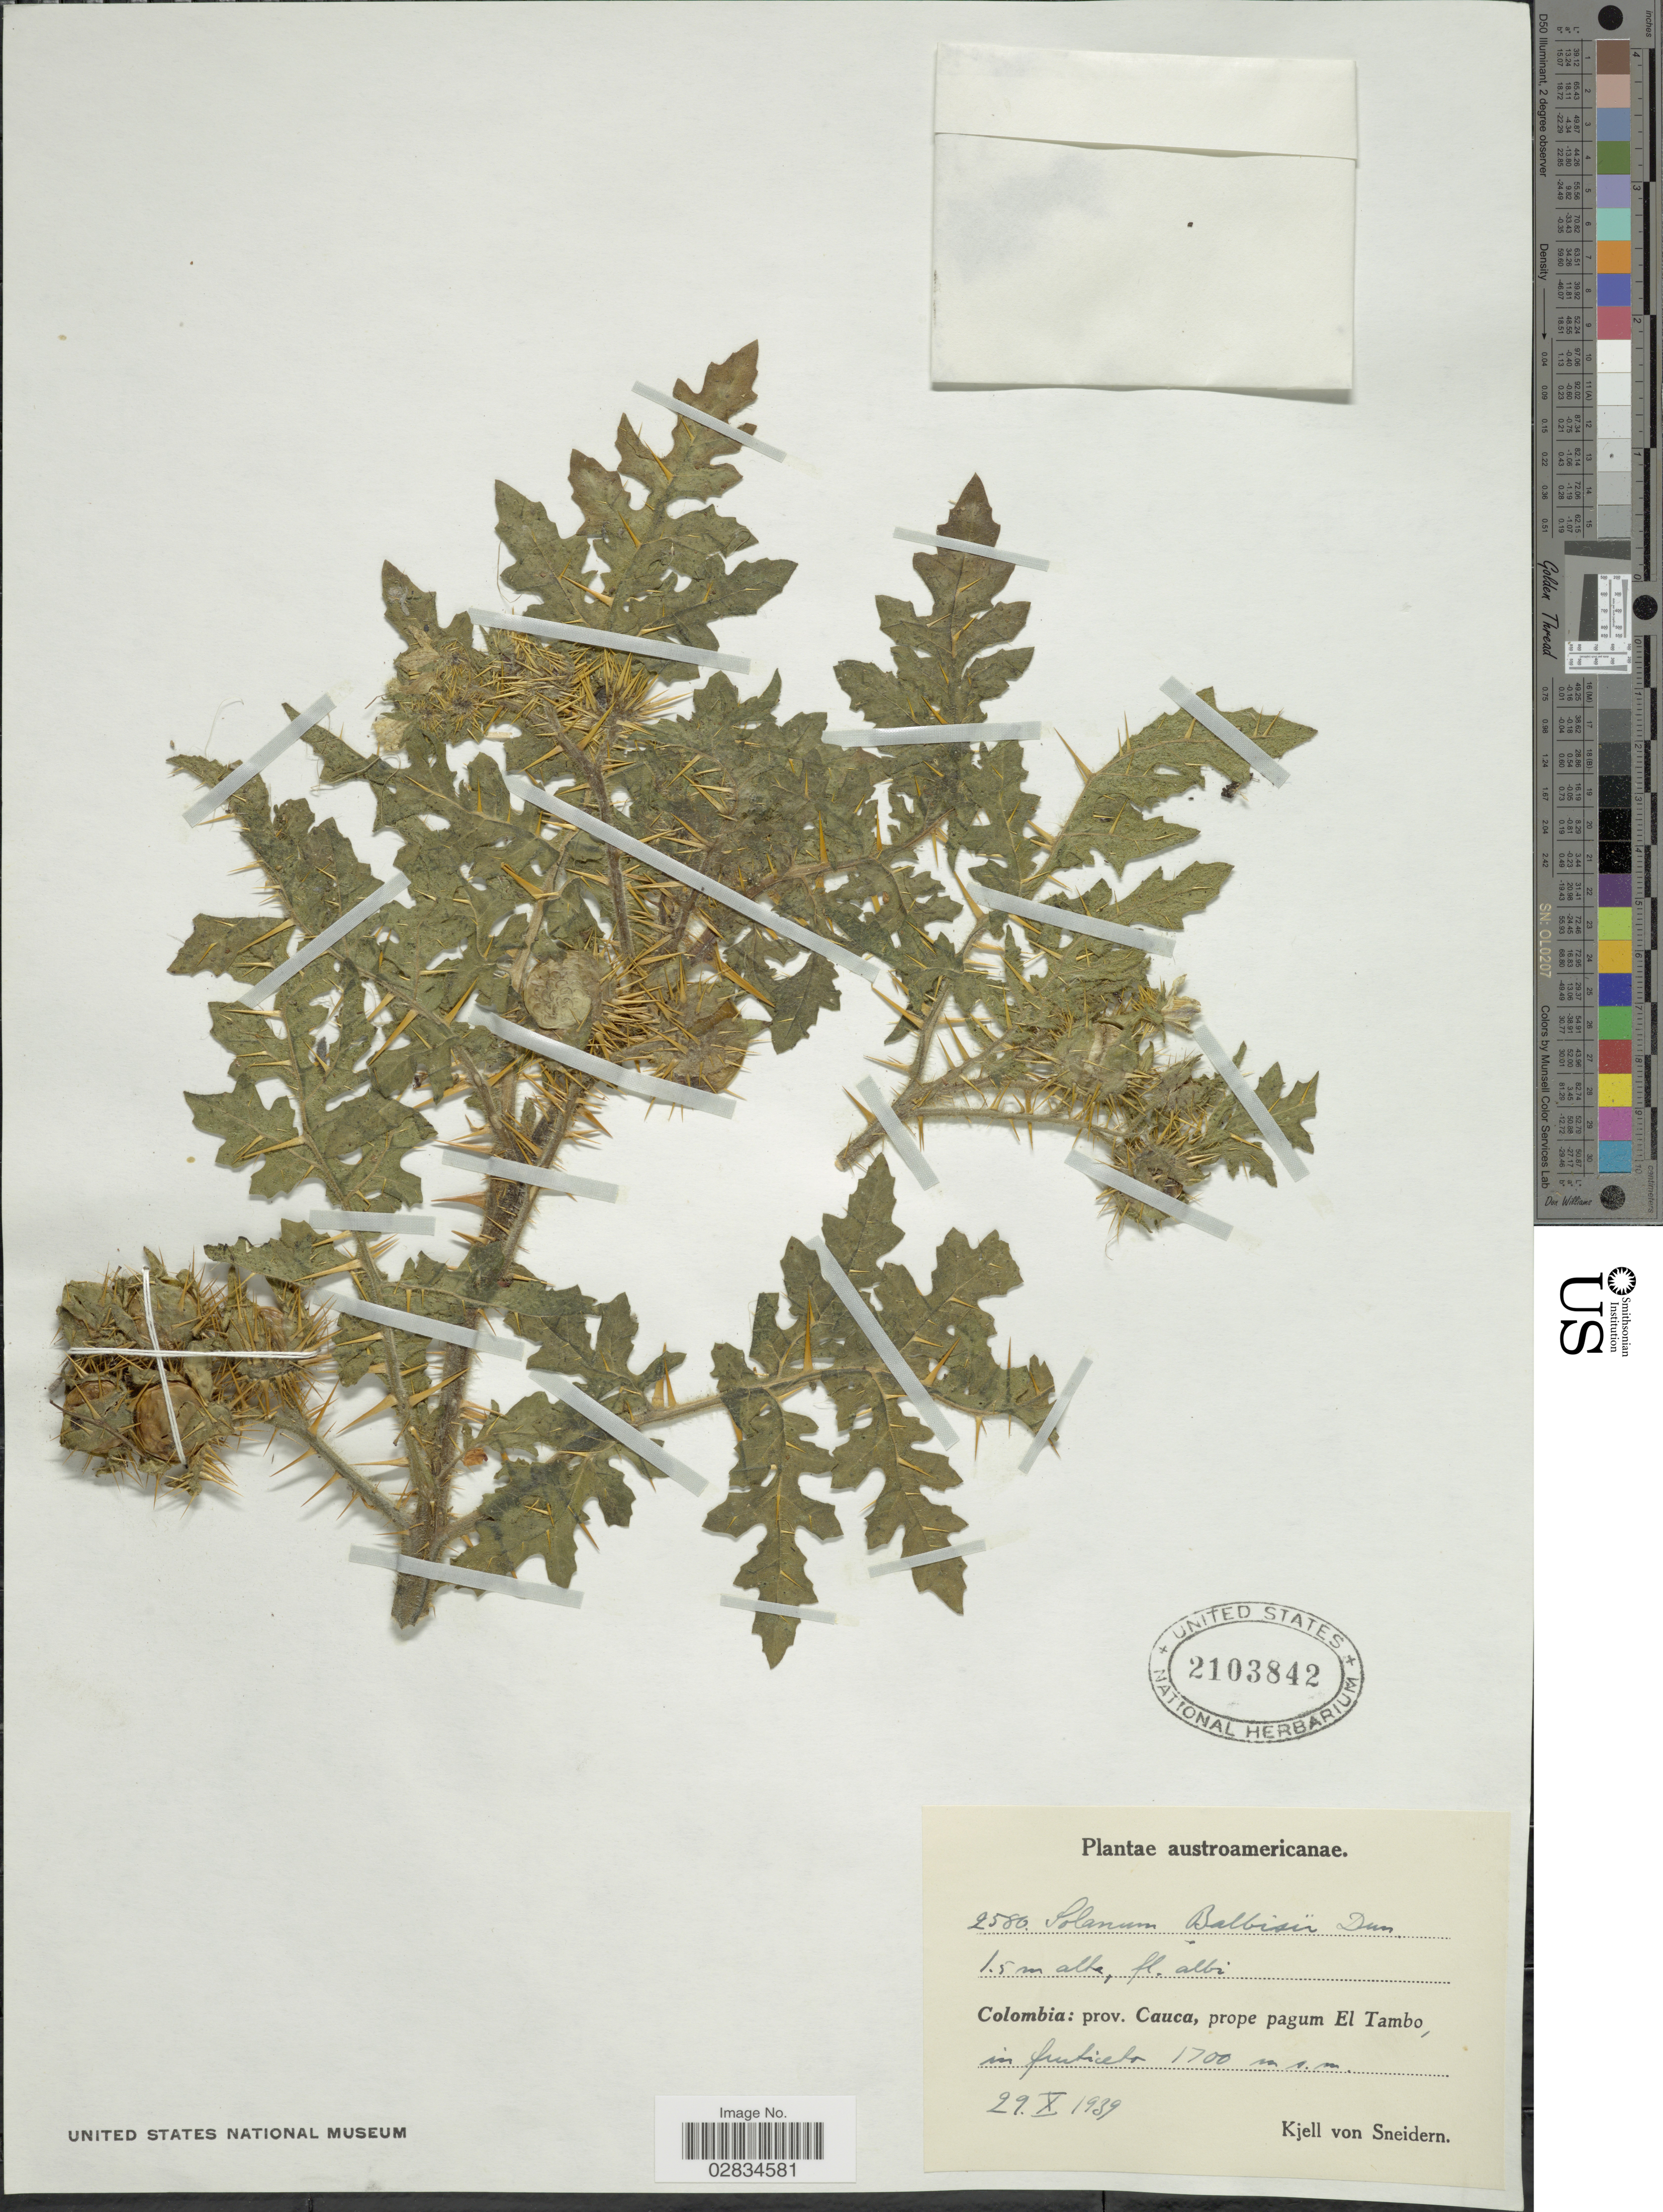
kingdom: Plantae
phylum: Tracheophyta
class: Magnoliopsida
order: Solanales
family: Solanaceae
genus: Solanum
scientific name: Solanum sisymbriifolium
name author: Lam.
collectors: K. von Sneidern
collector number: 2580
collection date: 1939-10-29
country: Colombia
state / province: Cauca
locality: Austroamericanae. Prov. Cauca, prope pagum El Tambo, in fruticeto.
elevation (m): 1700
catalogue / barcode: US 2103842